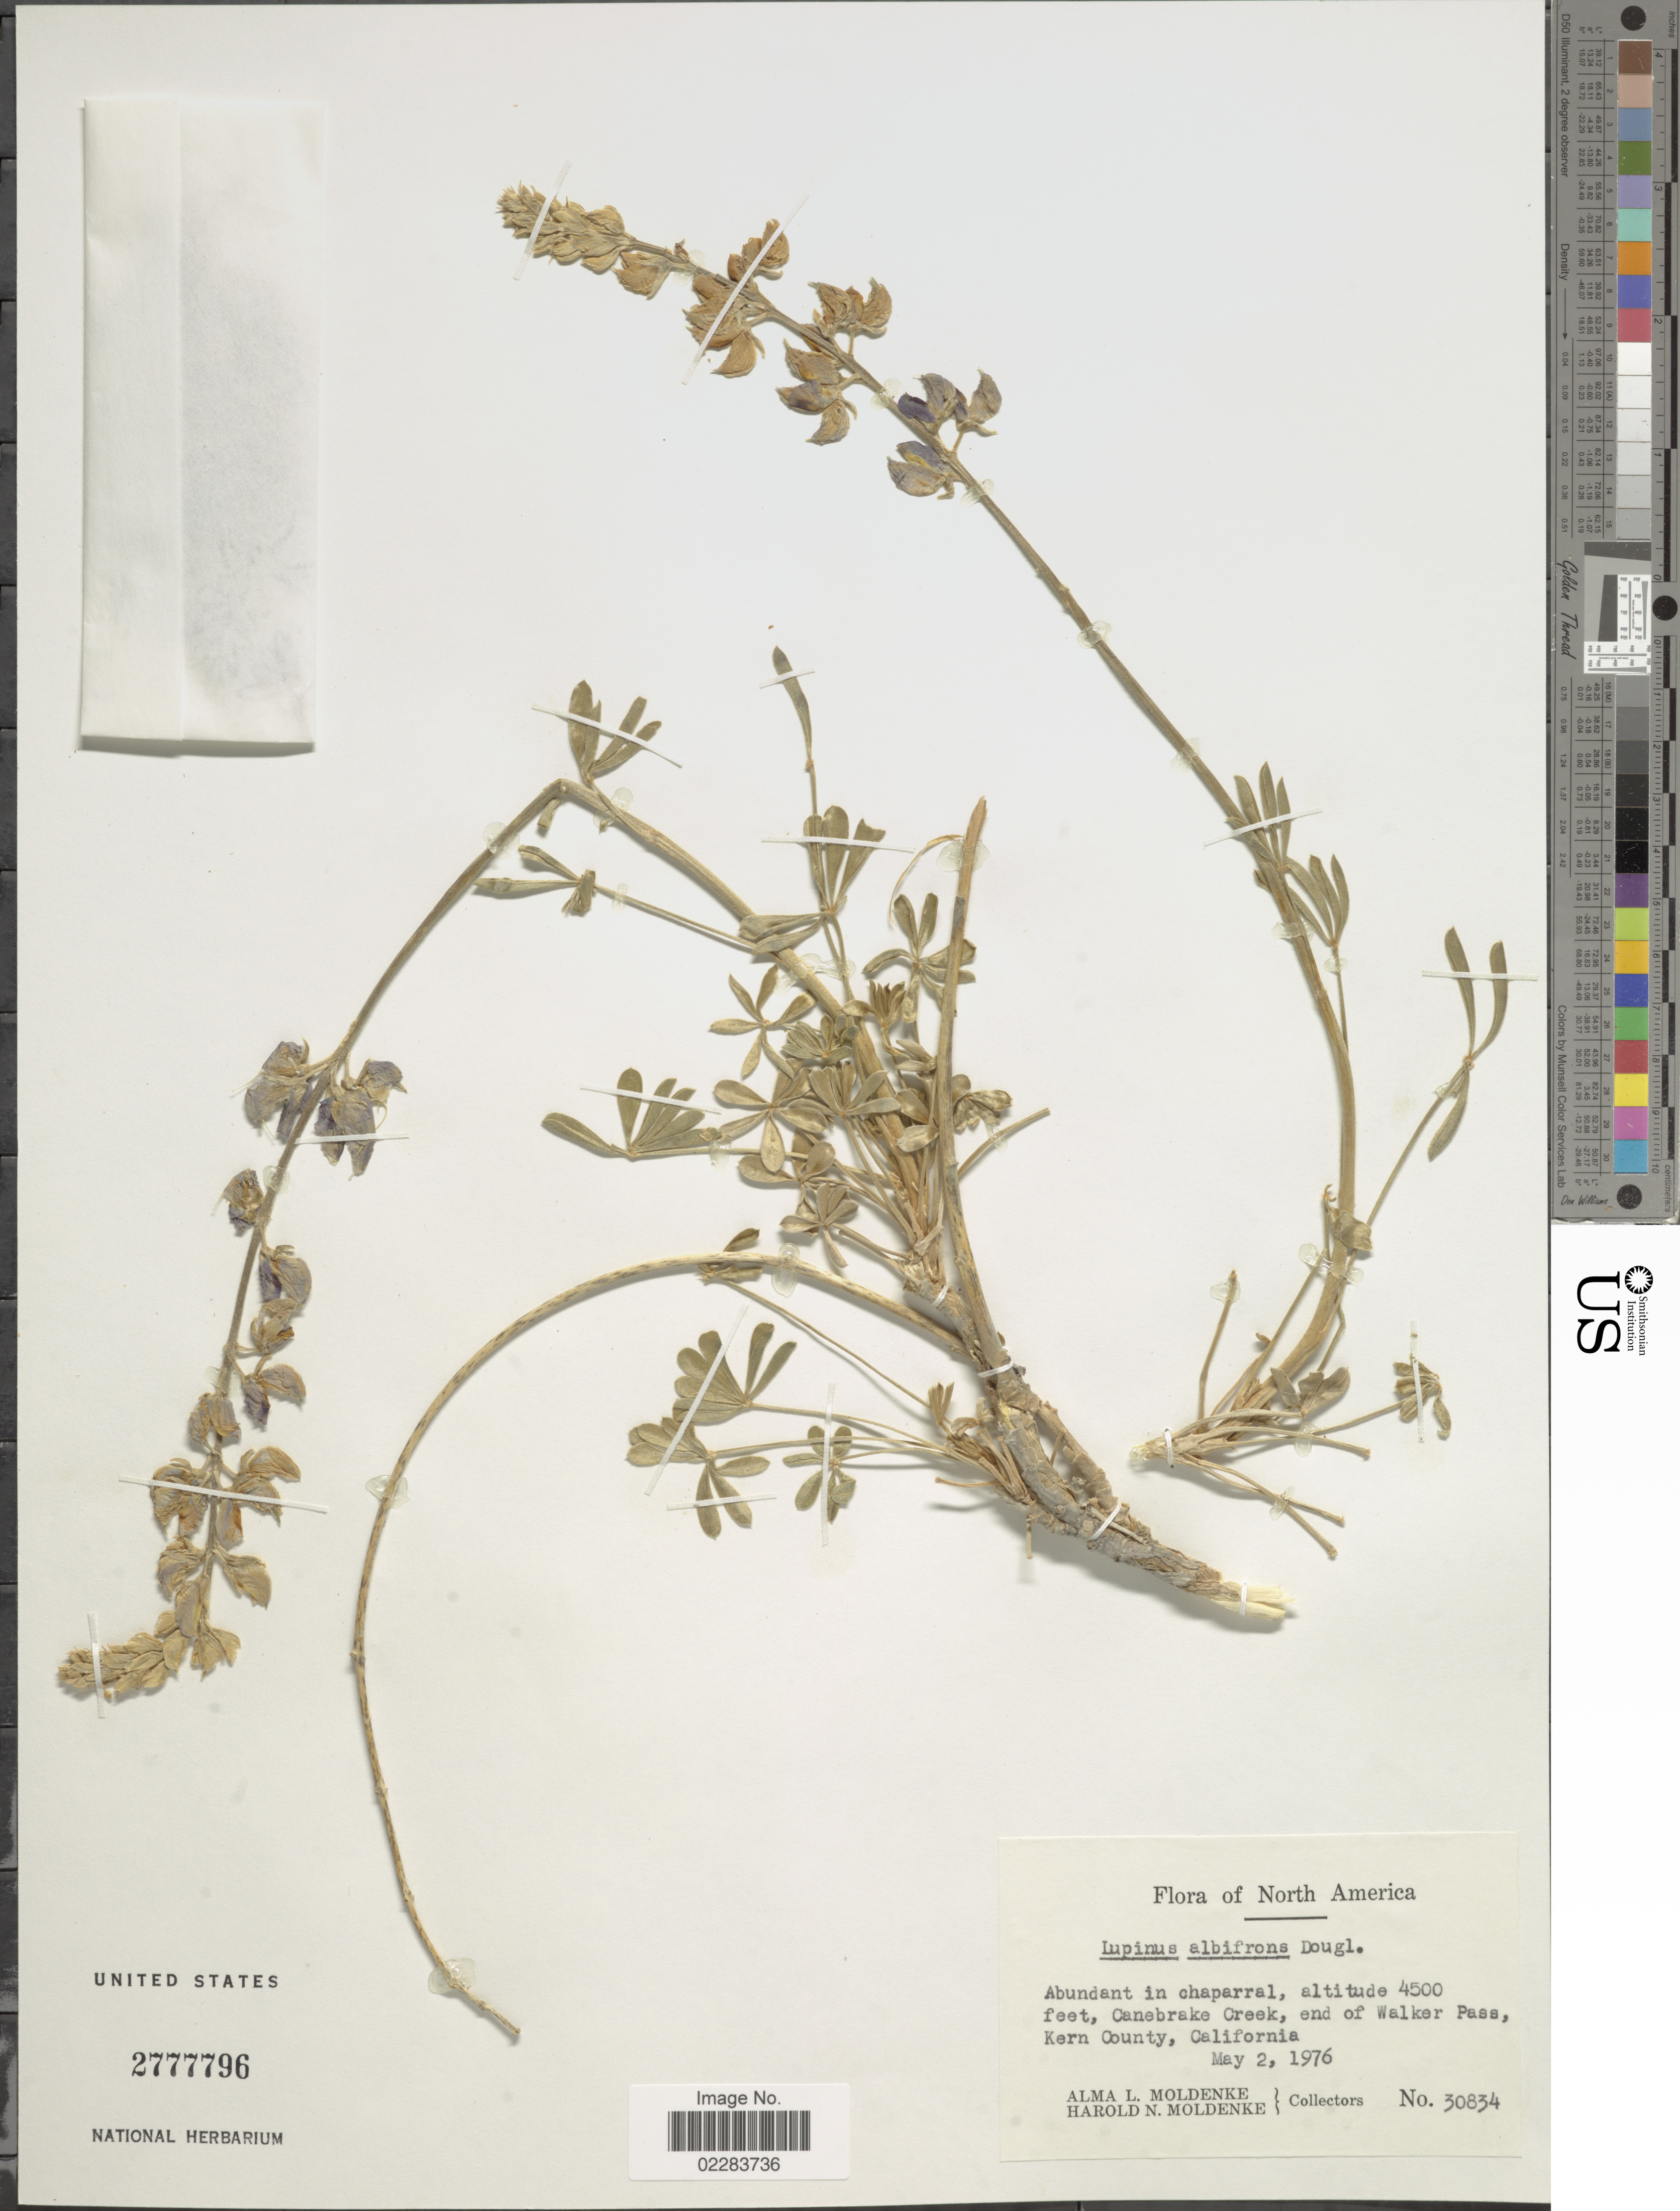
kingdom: Plantae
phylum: Tracheophyta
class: Magnoliopsida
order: Fabales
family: Fabaceae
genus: Lupinus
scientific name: Lupinus albifrons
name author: Benth.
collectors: A. L. Moldenke & H. N. Moldenke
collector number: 30834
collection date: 1976-05-02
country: United States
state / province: California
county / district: Kern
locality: Canabrake Creek, end of Walker Pass, Kern County.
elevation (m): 1372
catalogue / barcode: US 2777796